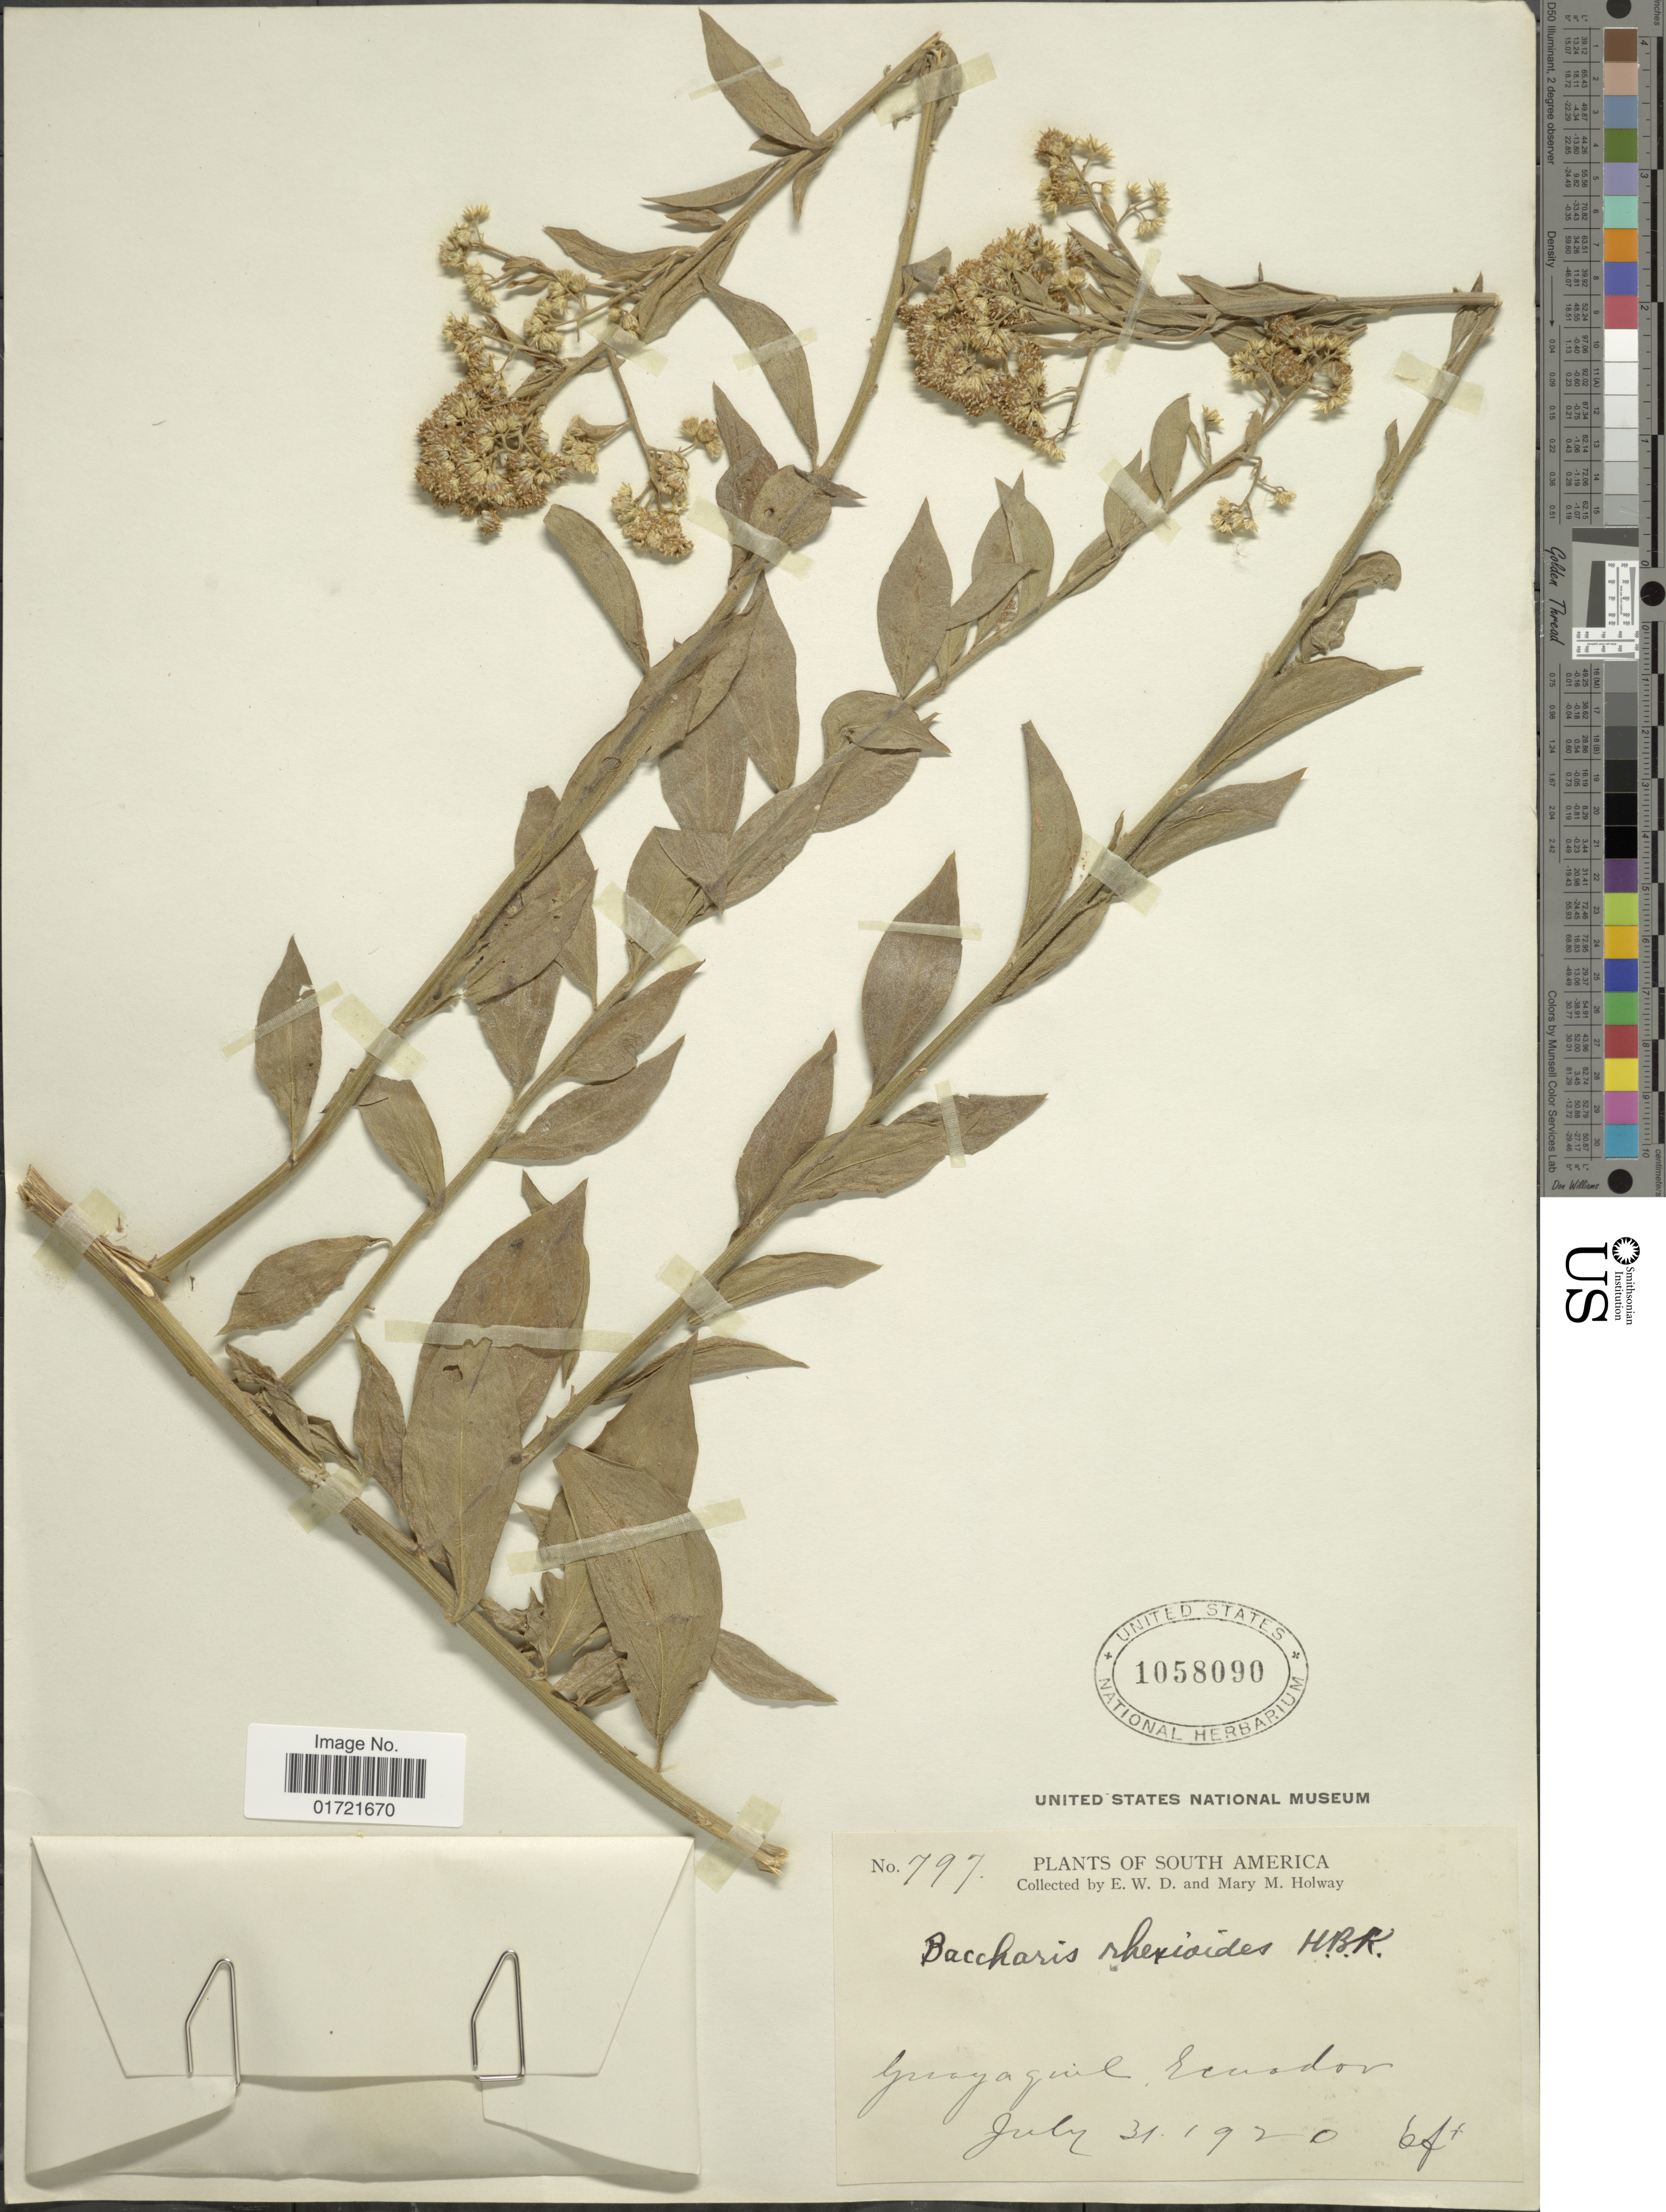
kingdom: Plantae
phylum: Tracheophyta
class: Magnoliopsida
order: Asterales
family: Asteraceae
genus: Baccharis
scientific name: Baccharis trinervis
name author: (Lam.) Pers.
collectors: E. W. D. Holway & M. M. Holway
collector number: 797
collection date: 1920-07-31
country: Ecuador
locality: Guayaquil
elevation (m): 2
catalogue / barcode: US 1058090